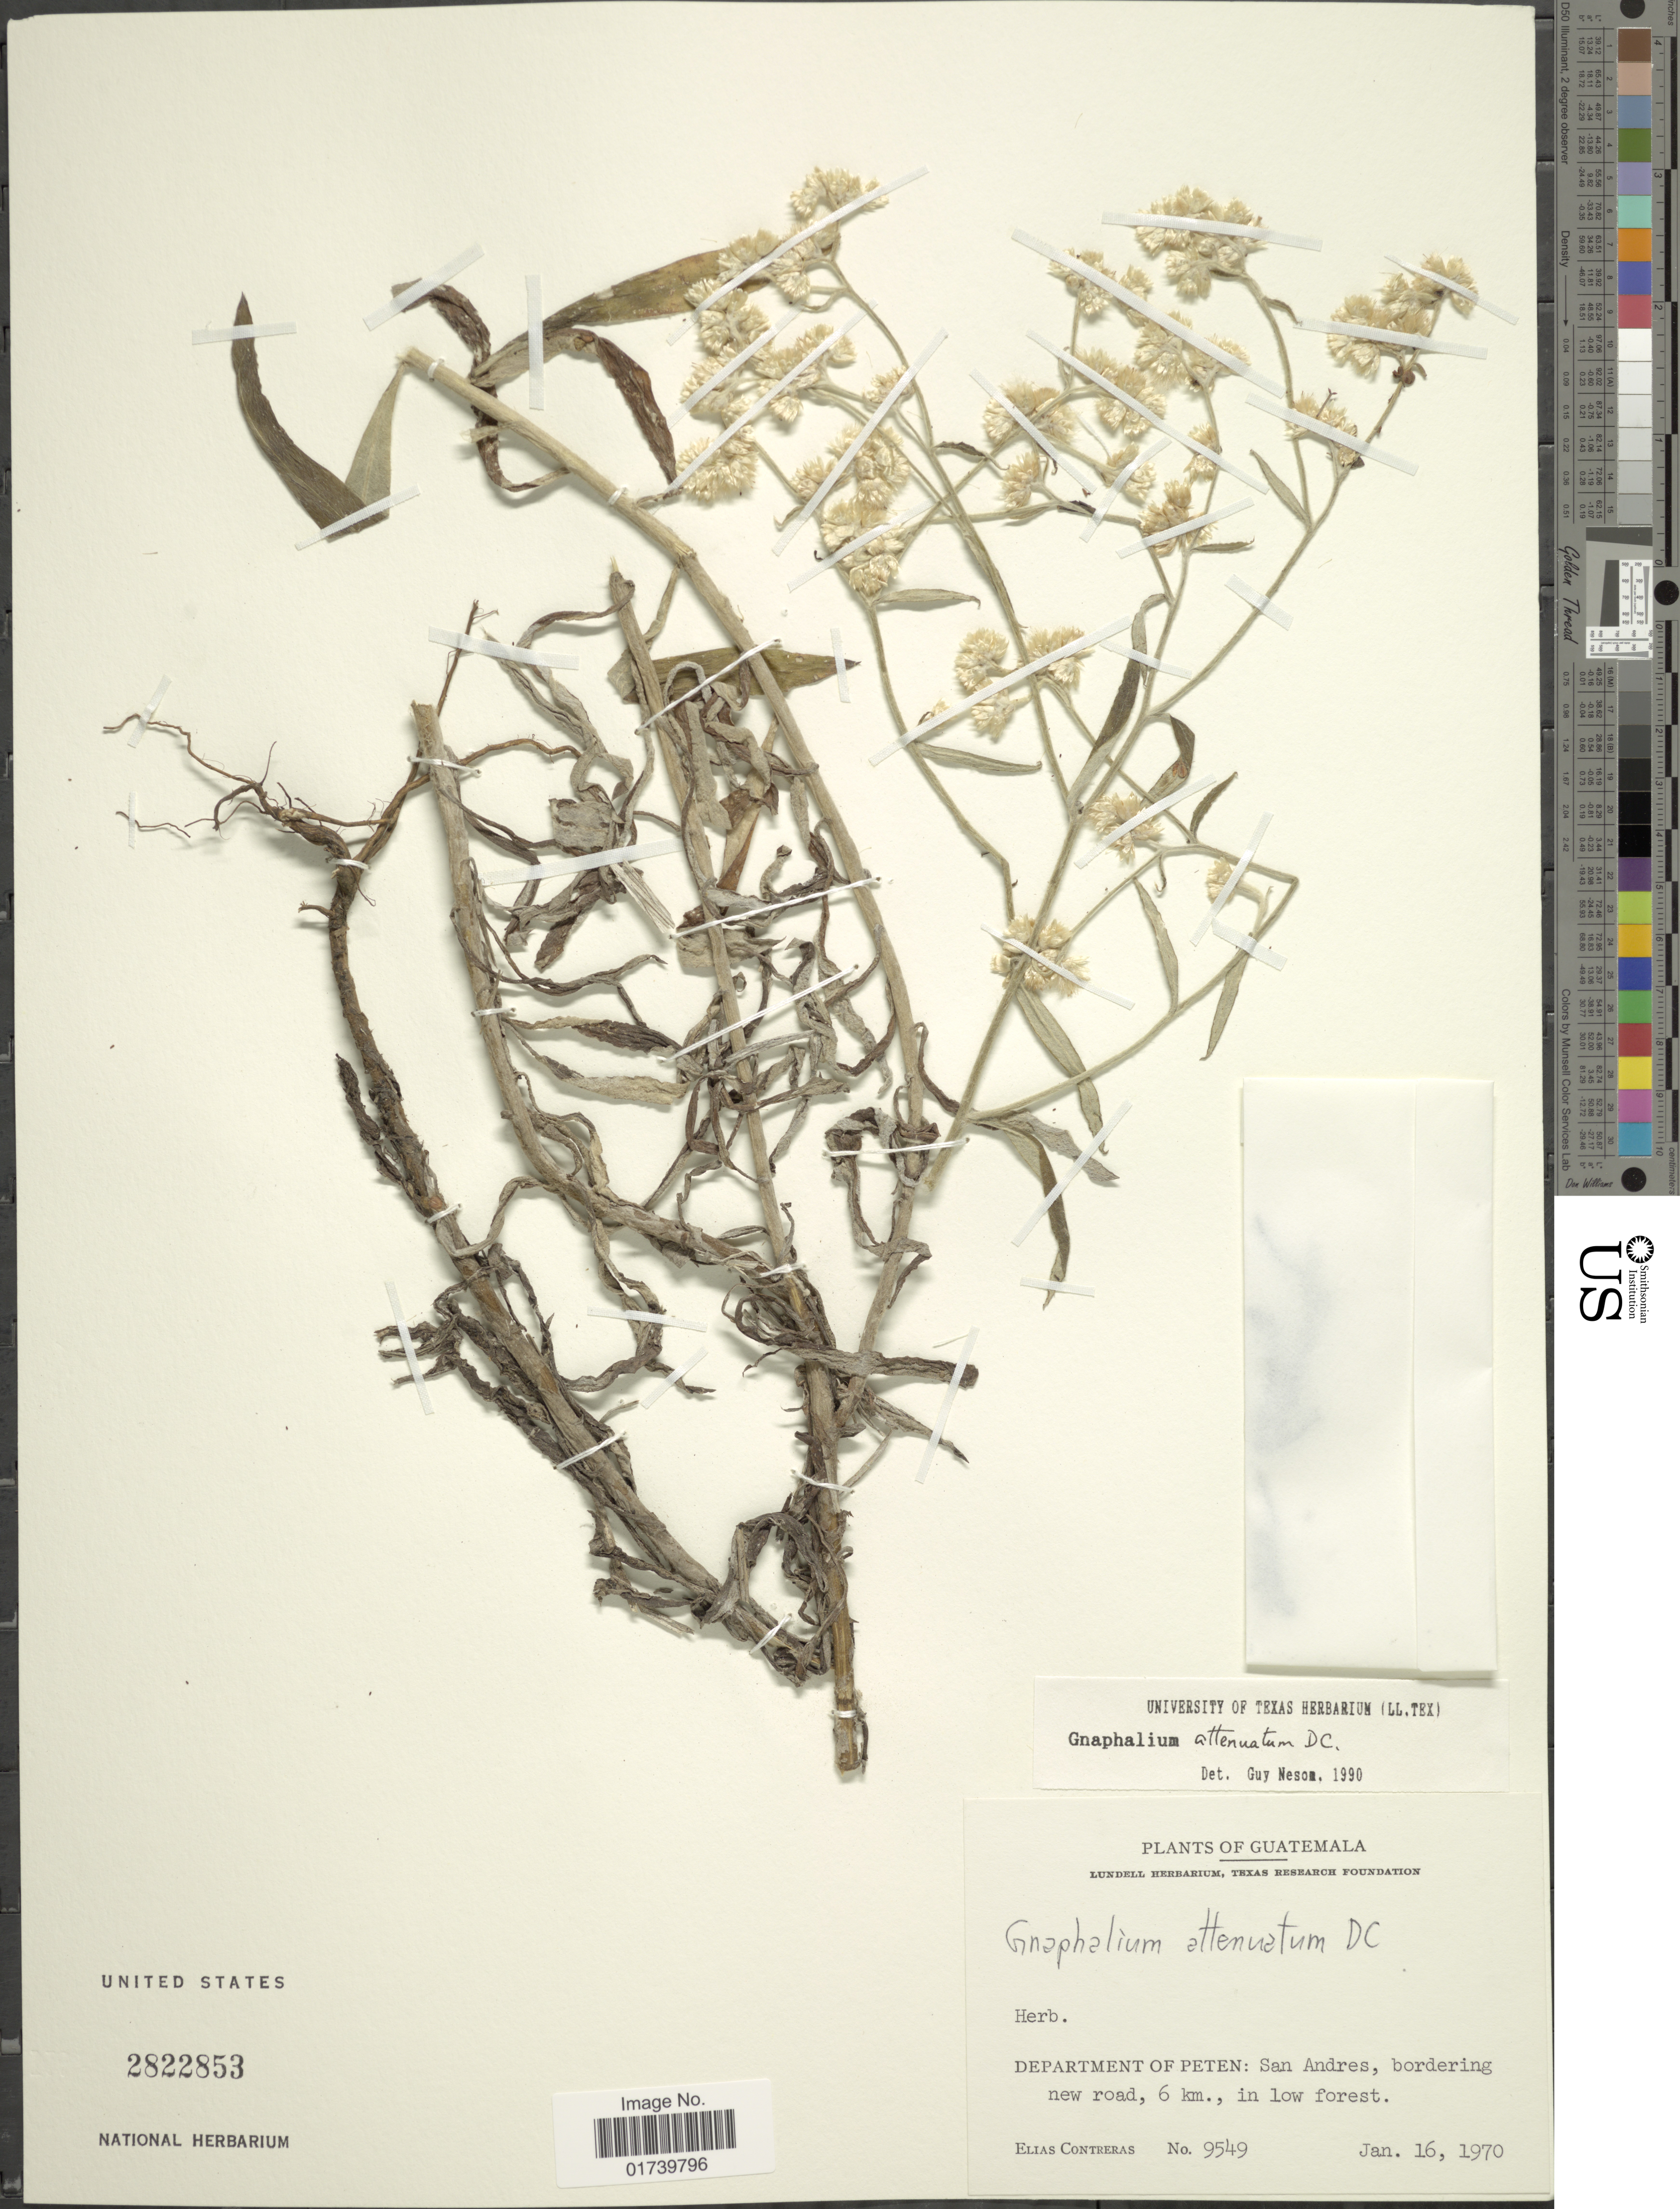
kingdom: Plantae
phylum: Tracheophyta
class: Magnoliopsida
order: Asterales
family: Asteraceae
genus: Pseudognaphalium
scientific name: Pseudognaphalium attenuatum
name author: (DC.) Anderb.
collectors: E. Contreras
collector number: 9549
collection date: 1970-01-16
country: Guatemala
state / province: El Petén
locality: San Andres, bordering new road, 6 km.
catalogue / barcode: US 2822853